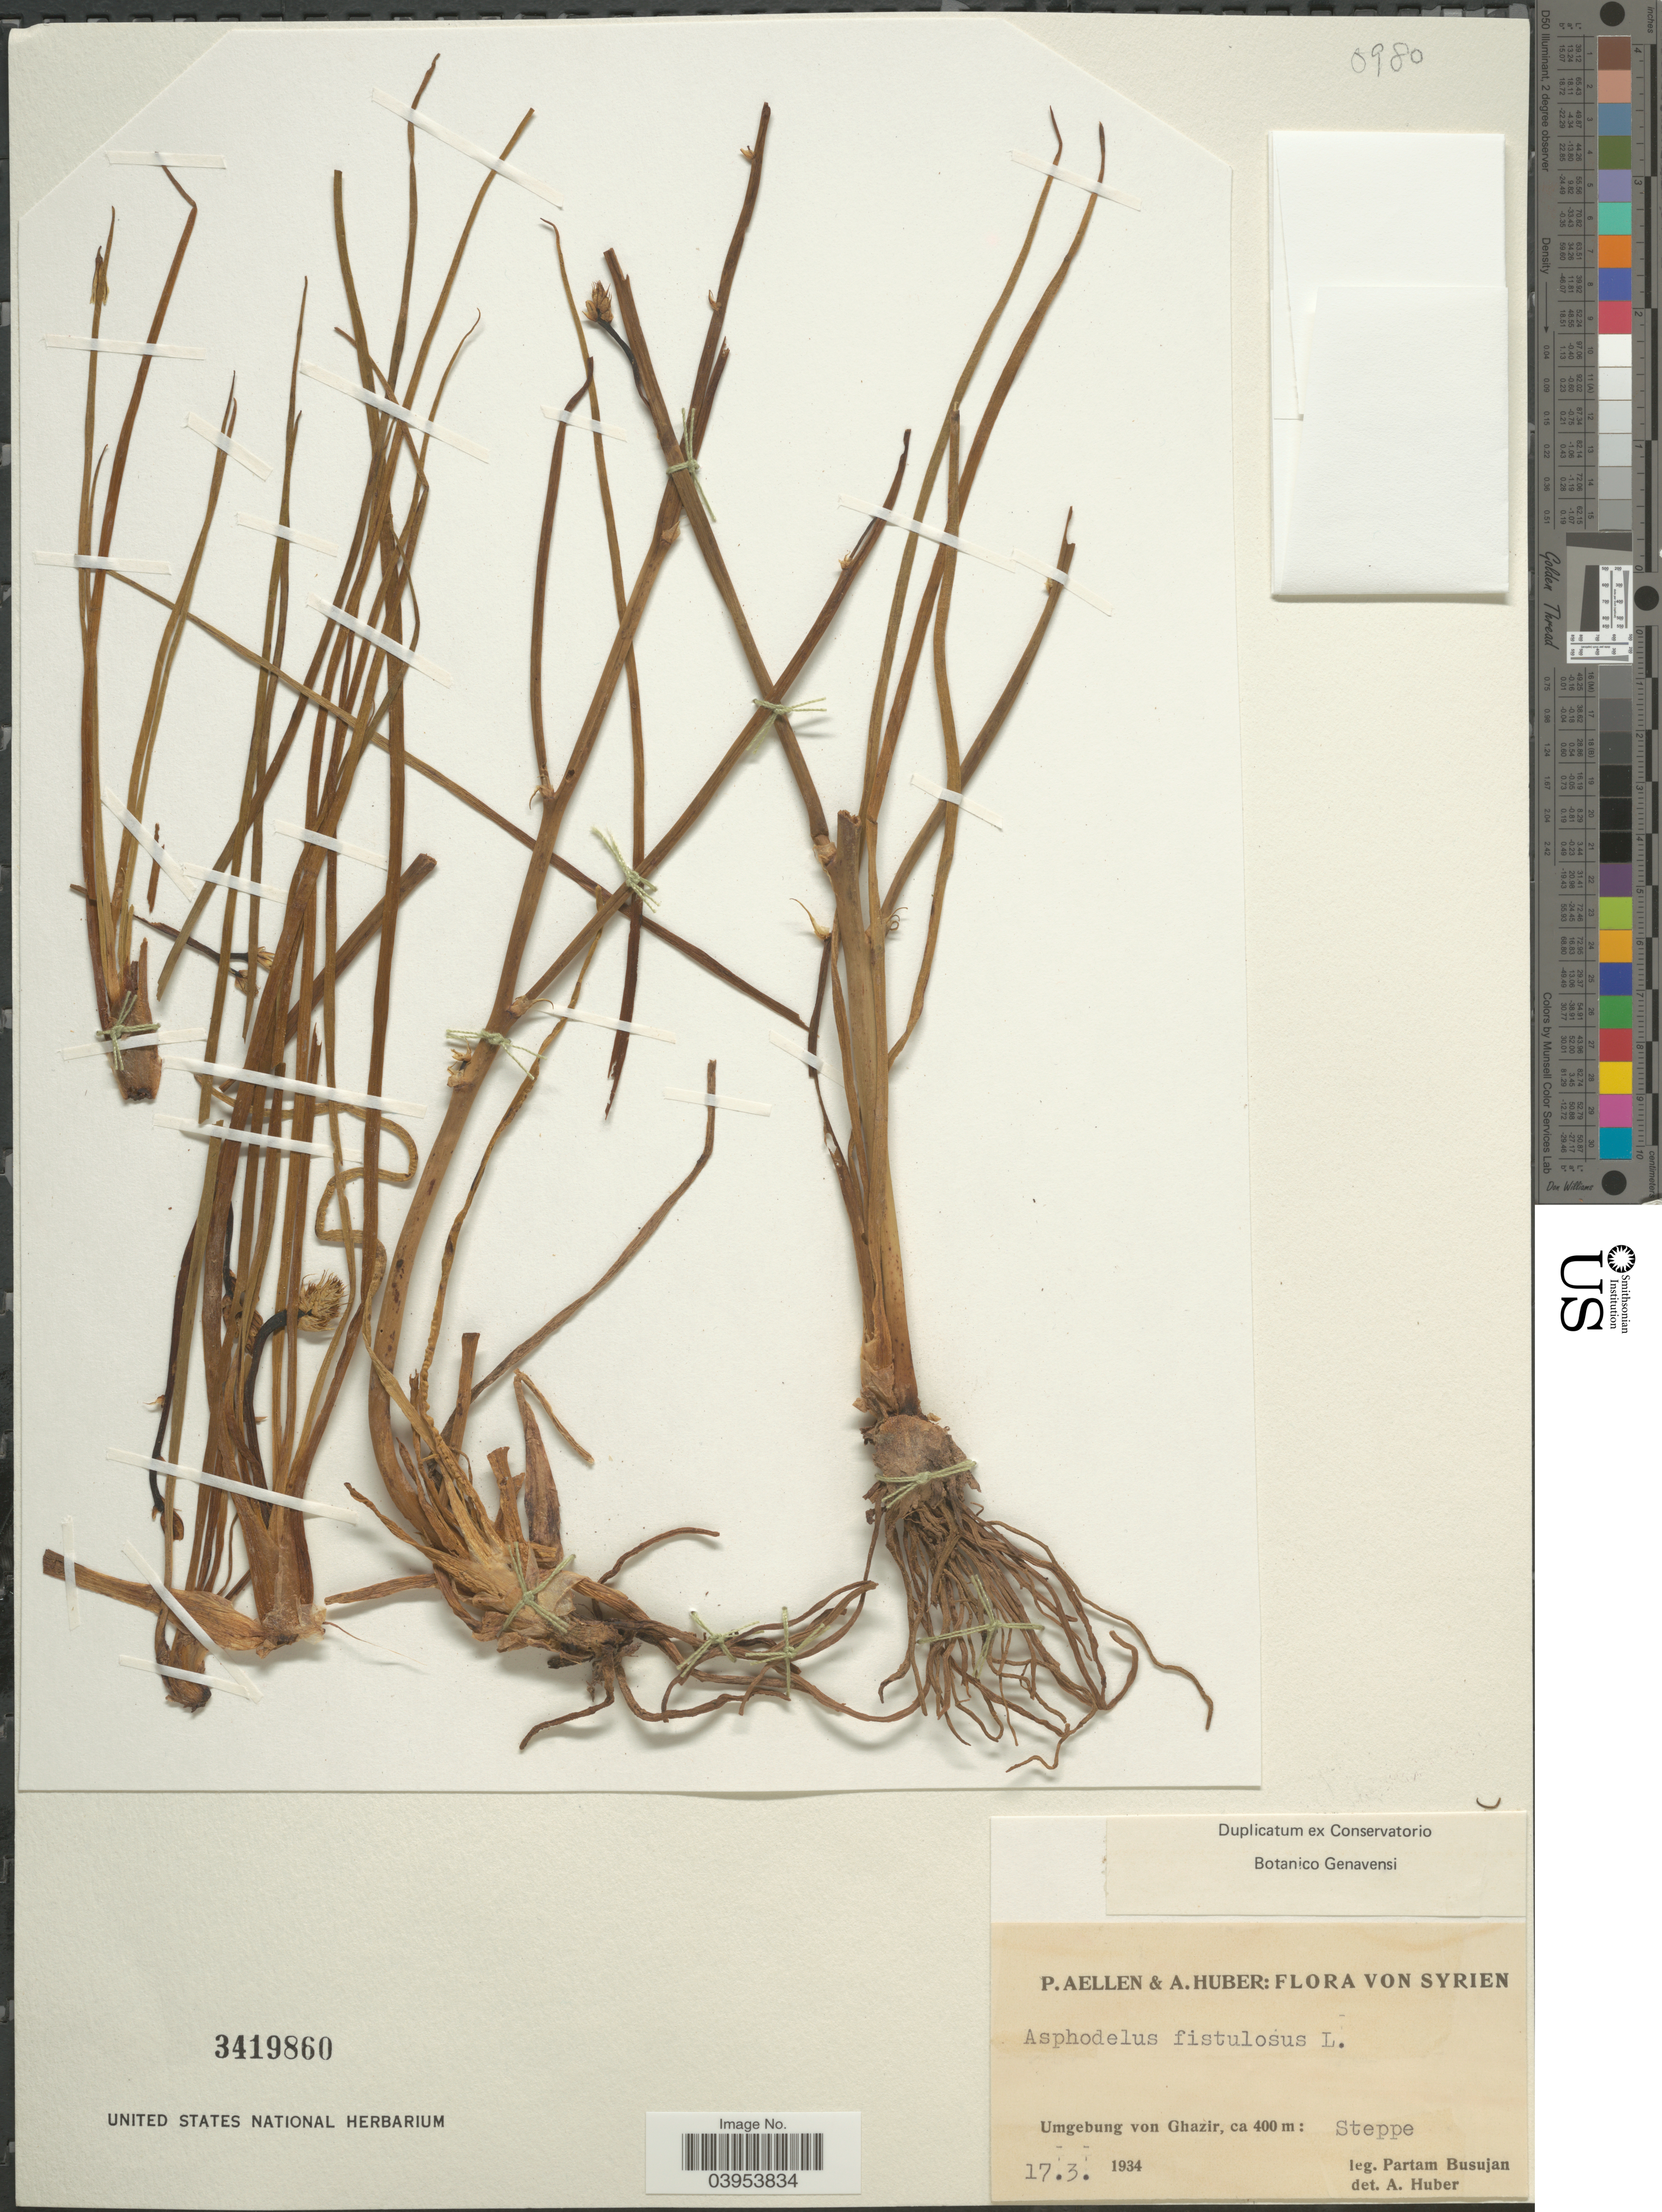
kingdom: Plantae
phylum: Tracheophyta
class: Liliopsida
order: Asparagales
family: Asphodelaceae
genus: Asphodelus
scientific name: Asphodelus fistulosus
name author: L.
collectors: P. Busujan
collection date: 1934-03-17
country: Syria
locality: Umgebung von Ghazir.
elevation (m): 400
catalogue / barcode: US 3419860